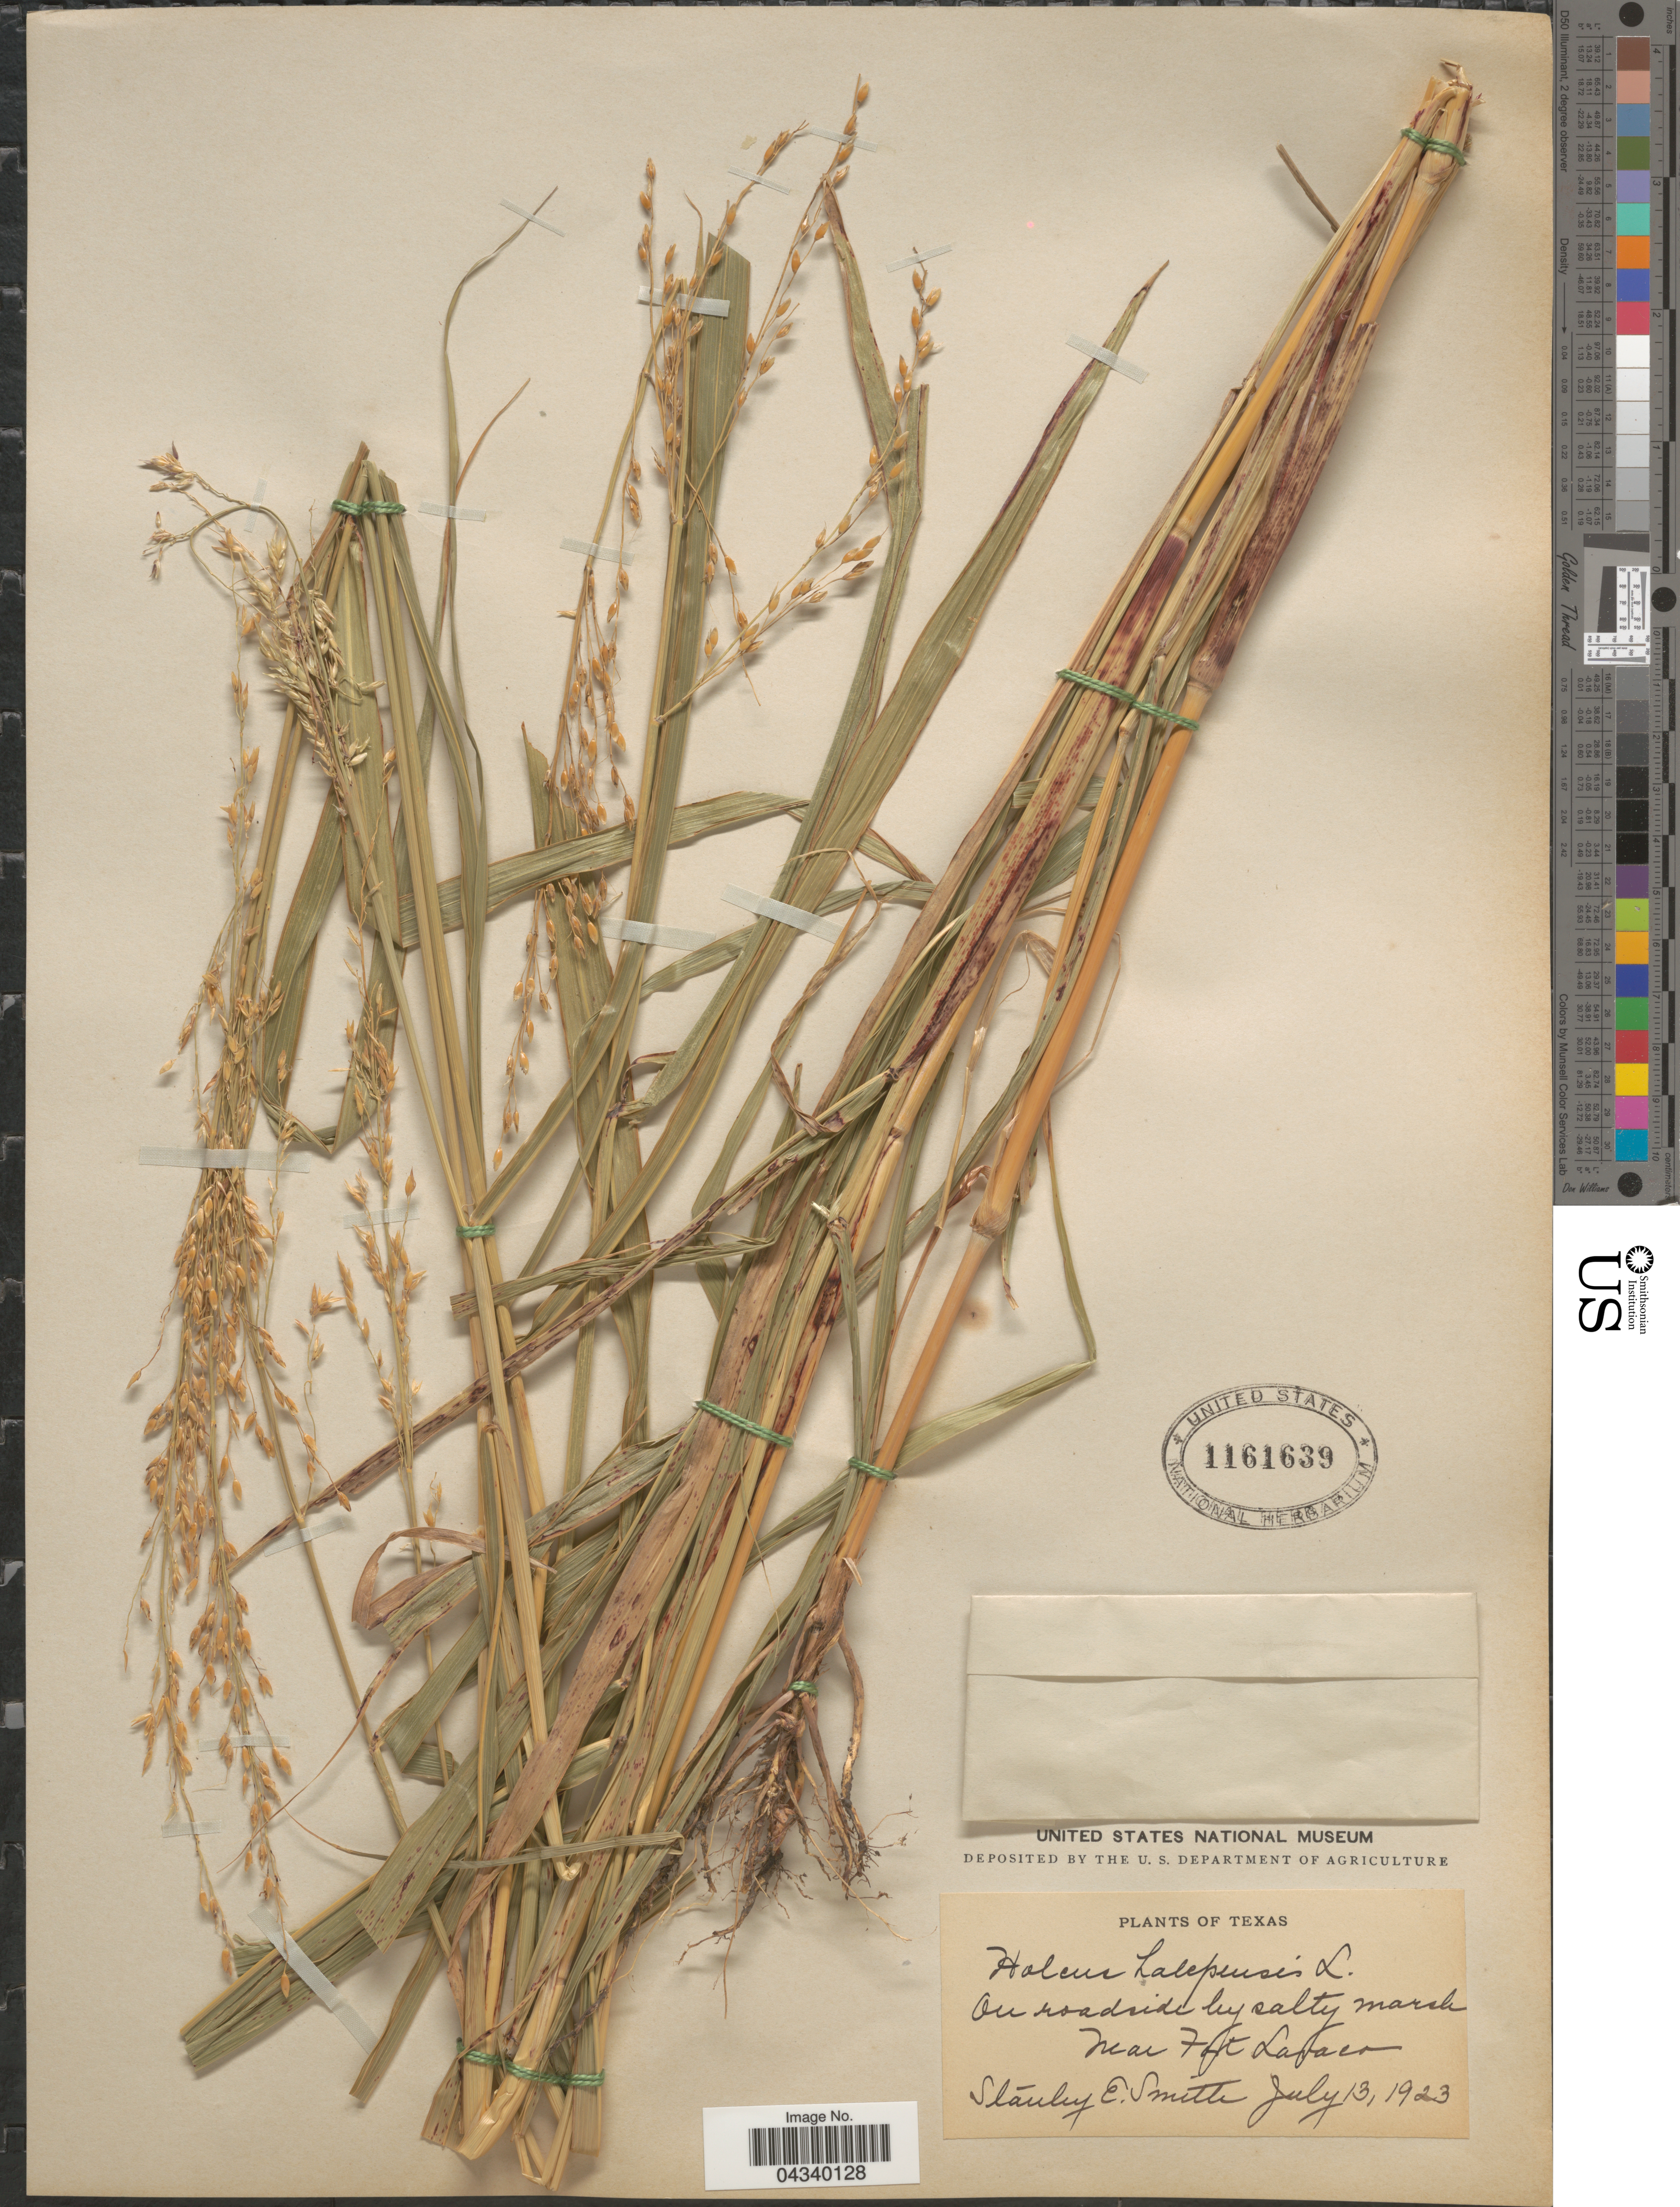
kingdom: Plantae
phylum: Tracheophyta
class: Liliopsida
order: Poales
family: Poaceae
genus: Sorghum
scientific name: Sorghum halepense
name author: (L.) Pers.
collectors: S. Smith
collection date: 1923-07-13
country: United States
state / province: Texas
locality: On roadside by salty marsh near Fort Lavaca.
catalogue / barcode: US 1161639